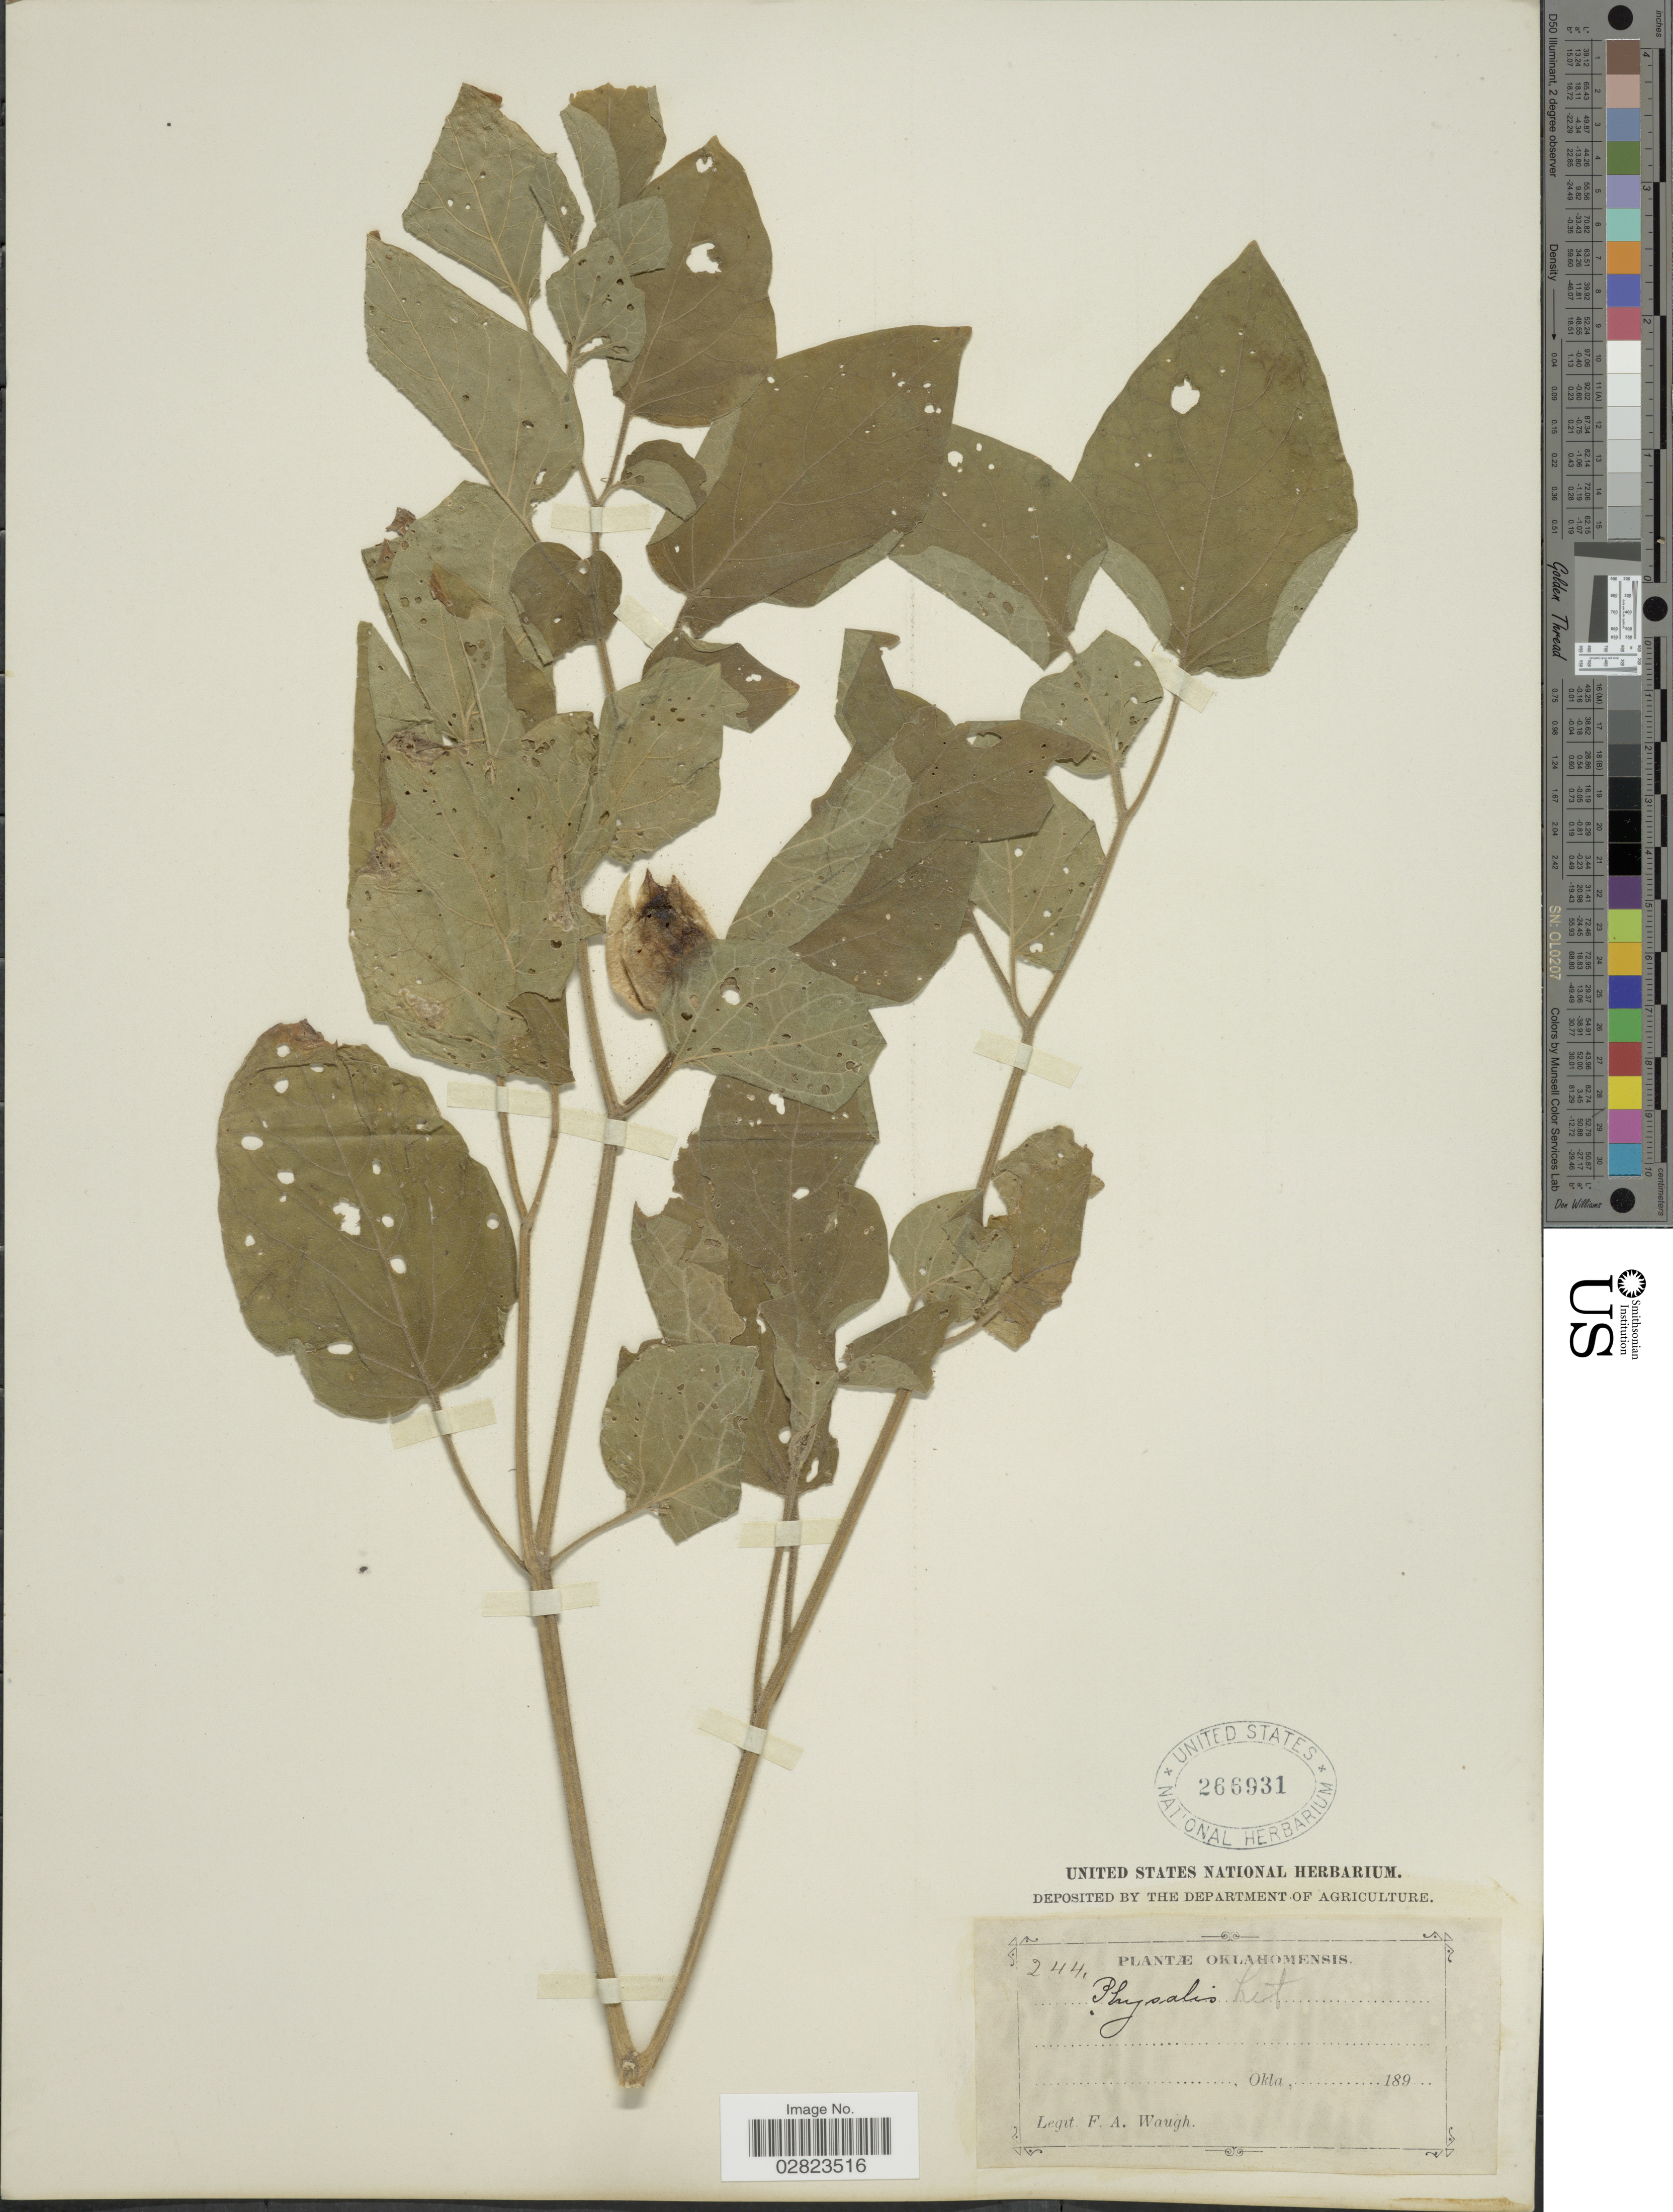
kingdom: Plantae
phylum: Tracheophyta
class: Magnoliopsida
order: Solanales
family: Solanaceae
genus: Physalis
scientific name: Physalis heterophylla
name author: Nees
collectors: F. Waugh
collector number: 244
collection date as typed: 189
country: United States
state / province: Oklahoma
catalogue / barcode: US 266931